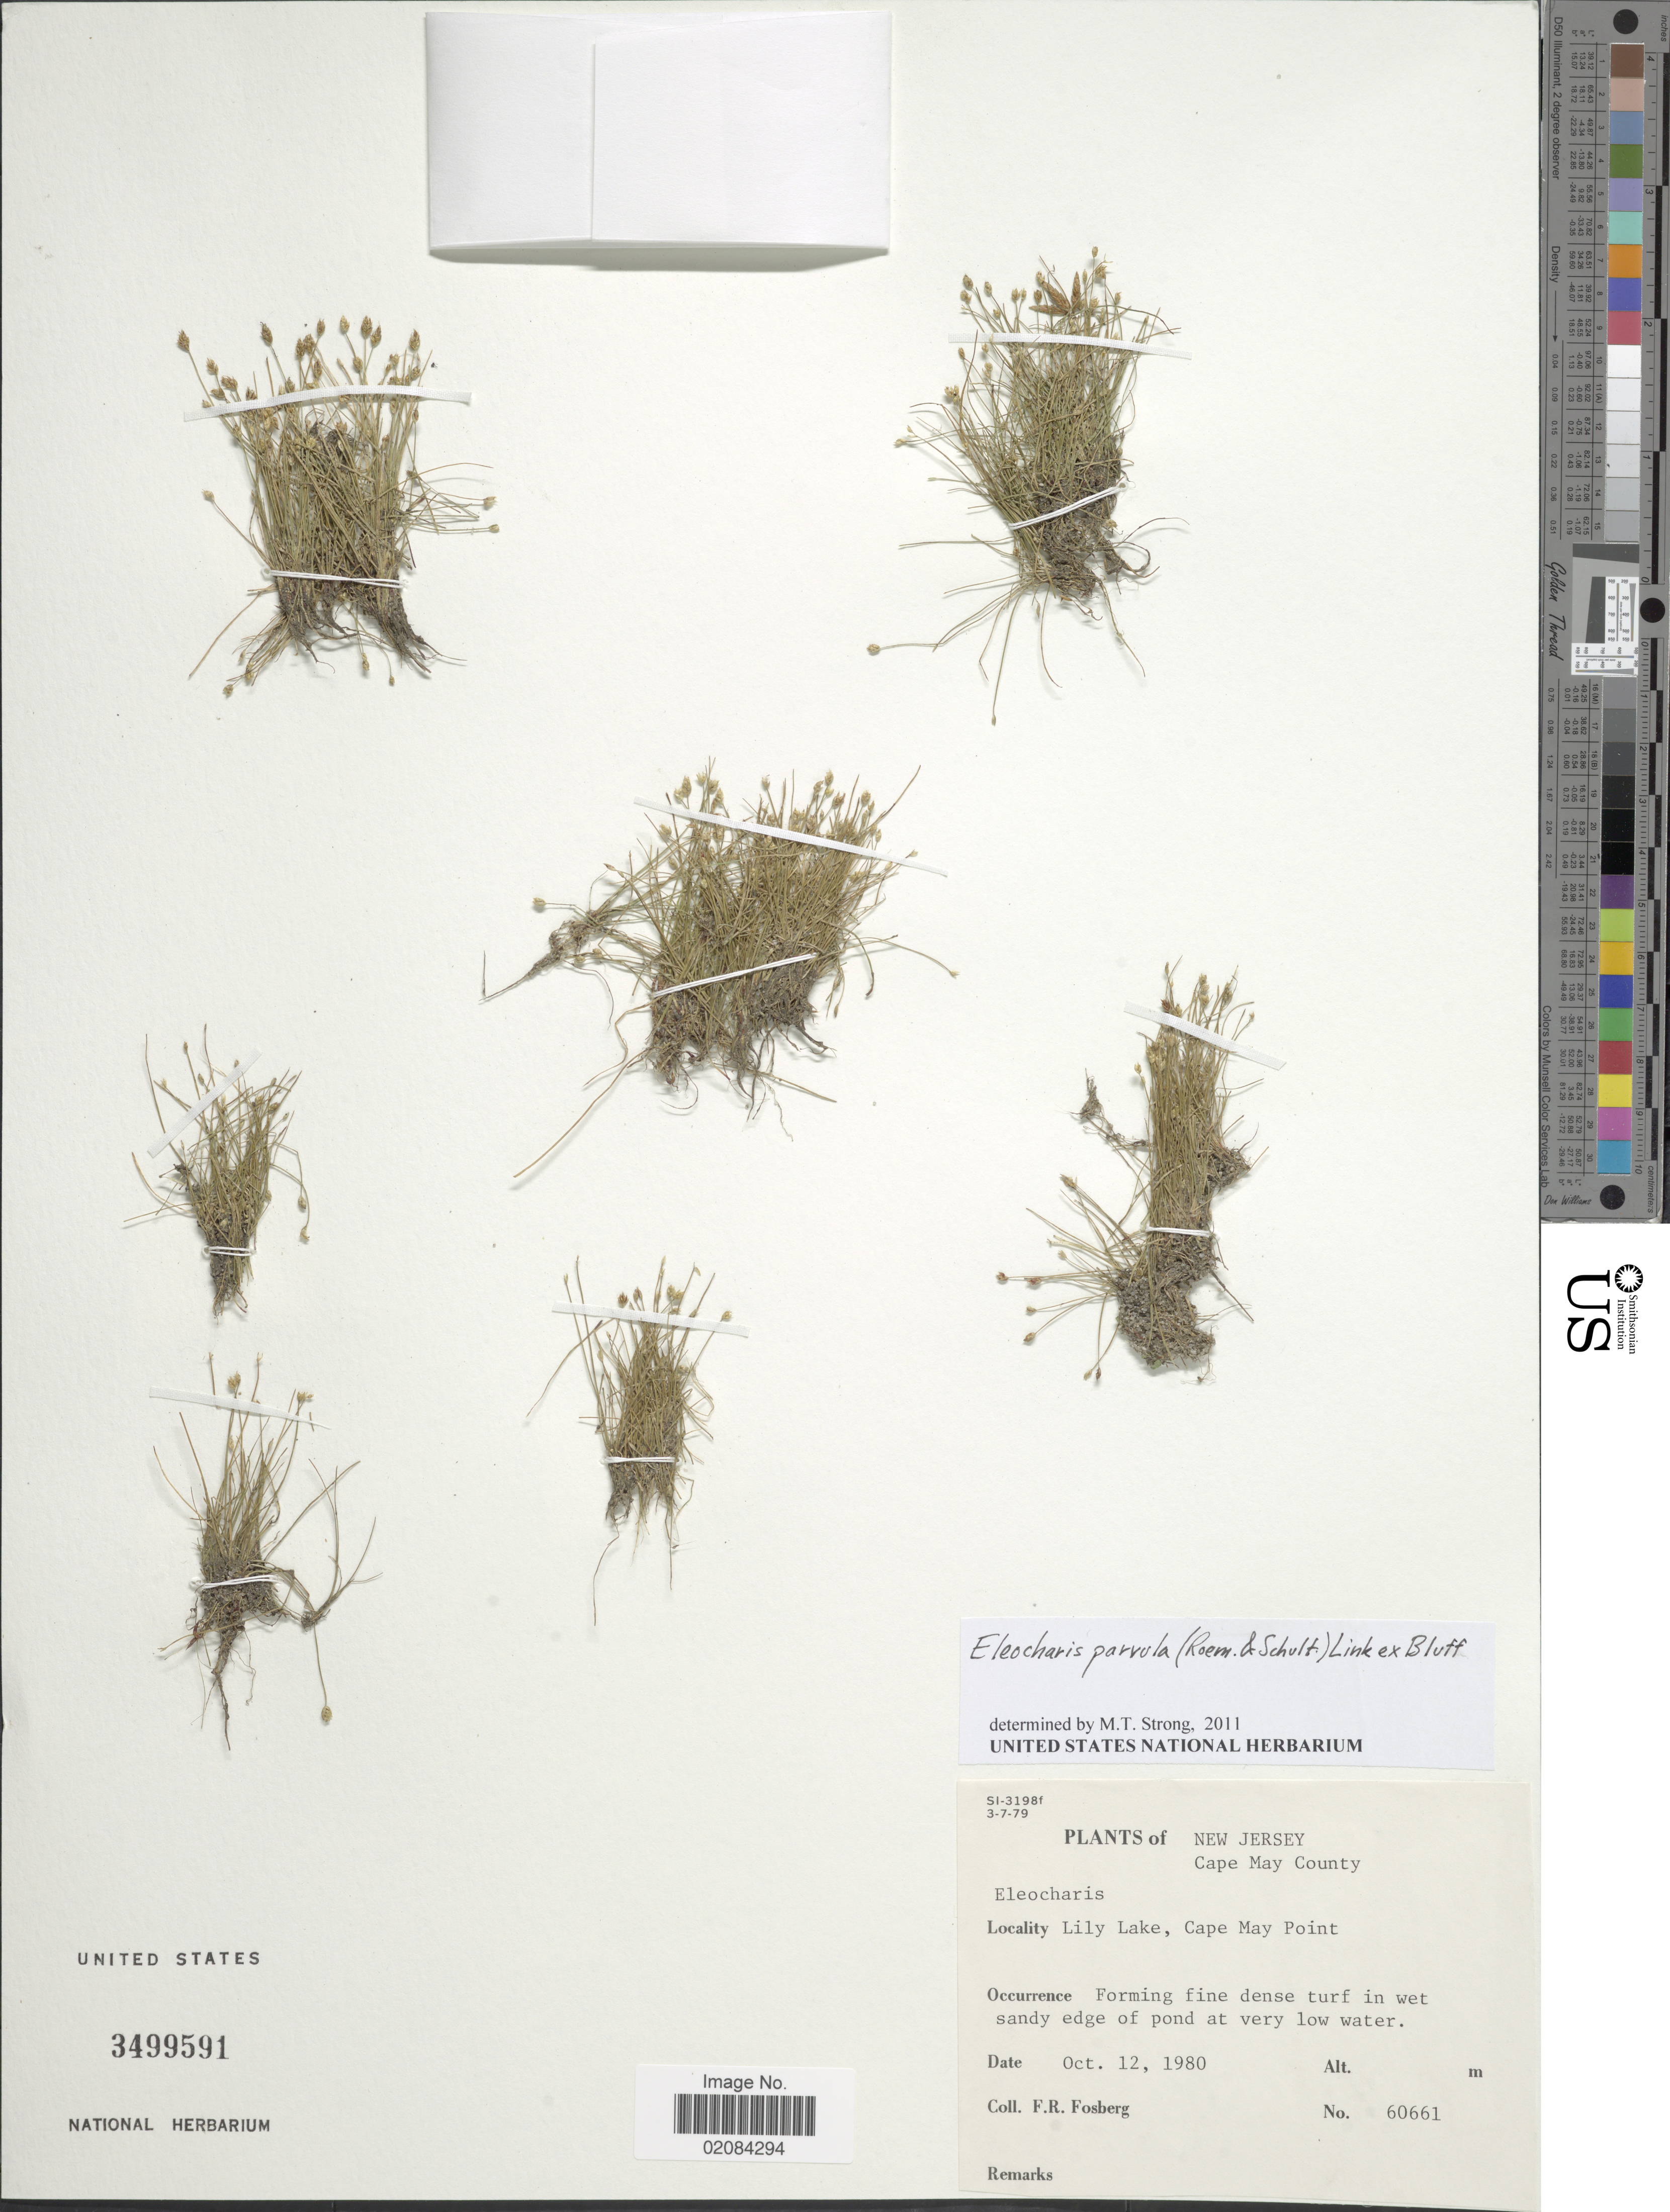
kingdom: Plantae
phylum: Tracheophyta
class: Liliopsida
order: Poales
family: Cyperaceae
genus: Eleocharis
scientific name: Eleocharis parvula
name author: (Roem. & Schult.) Link ex Williams et al.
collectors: F. R. Fosberg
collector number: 60661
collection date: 1980-01-12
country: United States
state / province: New Jersey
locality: New Jersey Cape May County. Lily Lake, Cape May Point.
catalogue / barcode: US 3499591